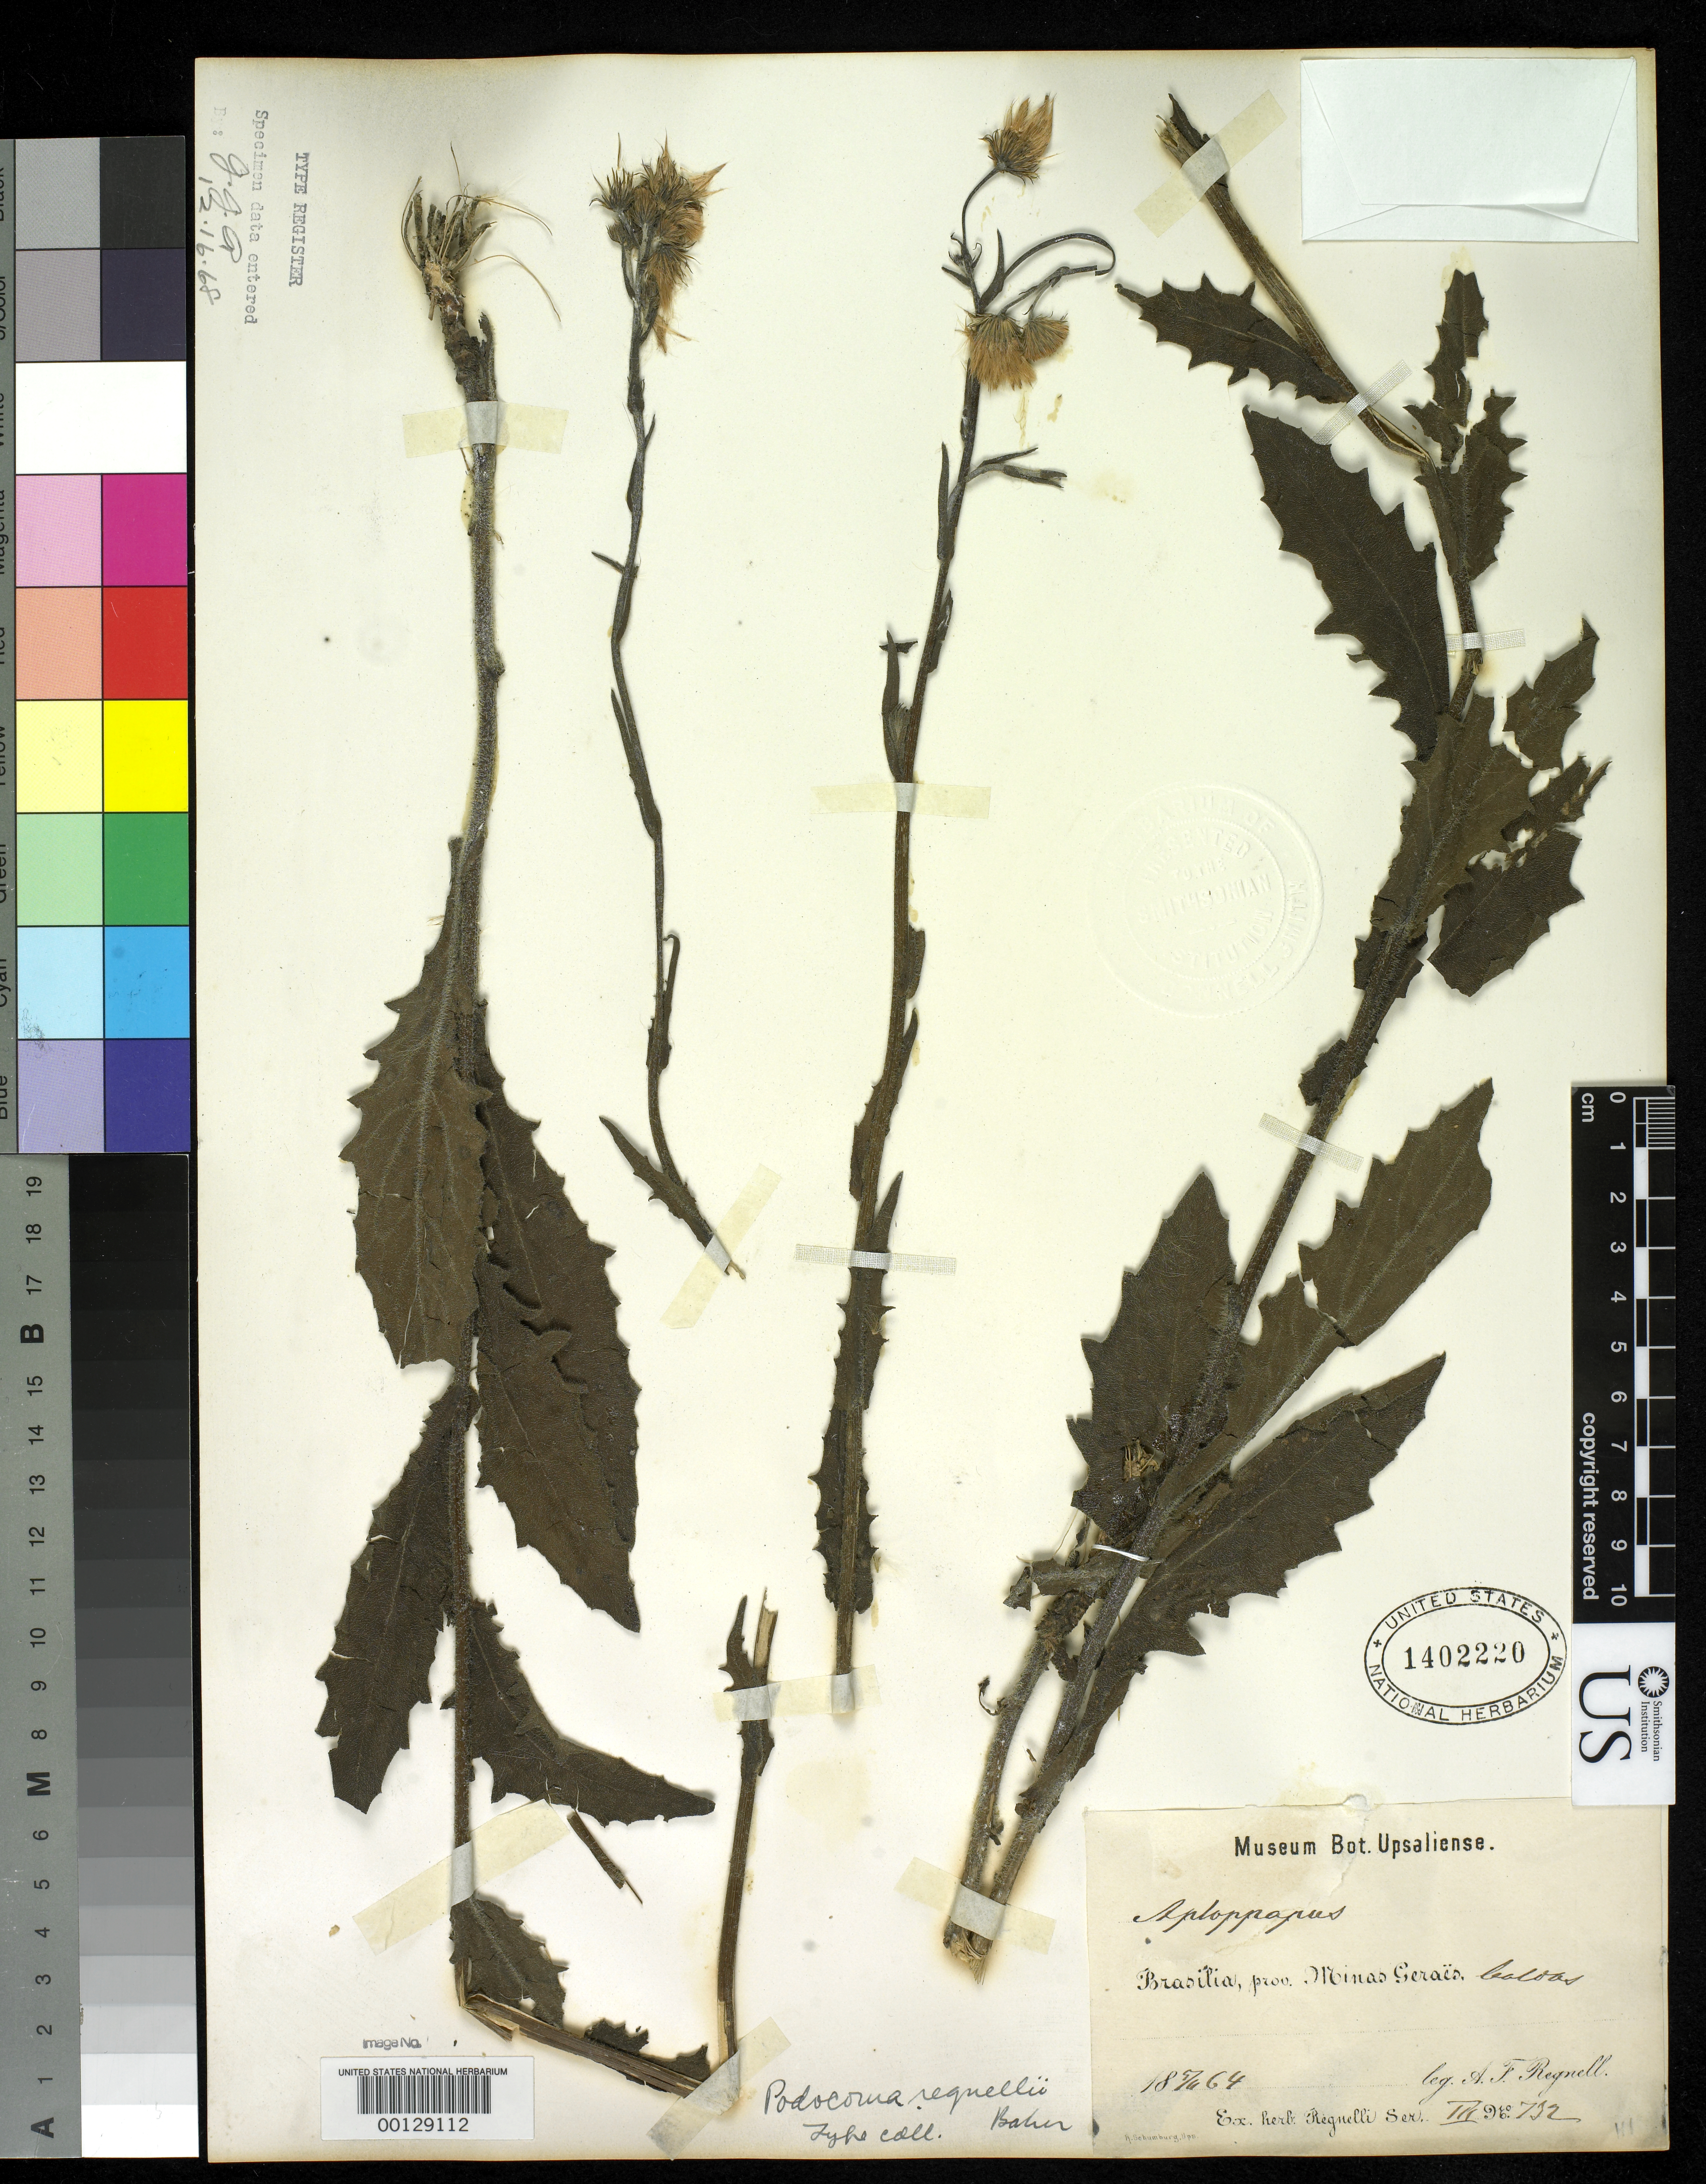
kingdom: Plantae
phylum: Tracheophyta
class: Magnoliopsida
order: Asterales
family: Asteraceae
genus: Podocoma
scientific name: Podocoma regnellii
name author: Baker in Mart.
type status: Isotype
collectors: A. F. Regnell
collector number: III 732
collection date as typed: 1864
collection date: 1864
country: Brazil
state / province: Minas Gerais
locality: Caldas.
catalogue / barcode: US 1402220